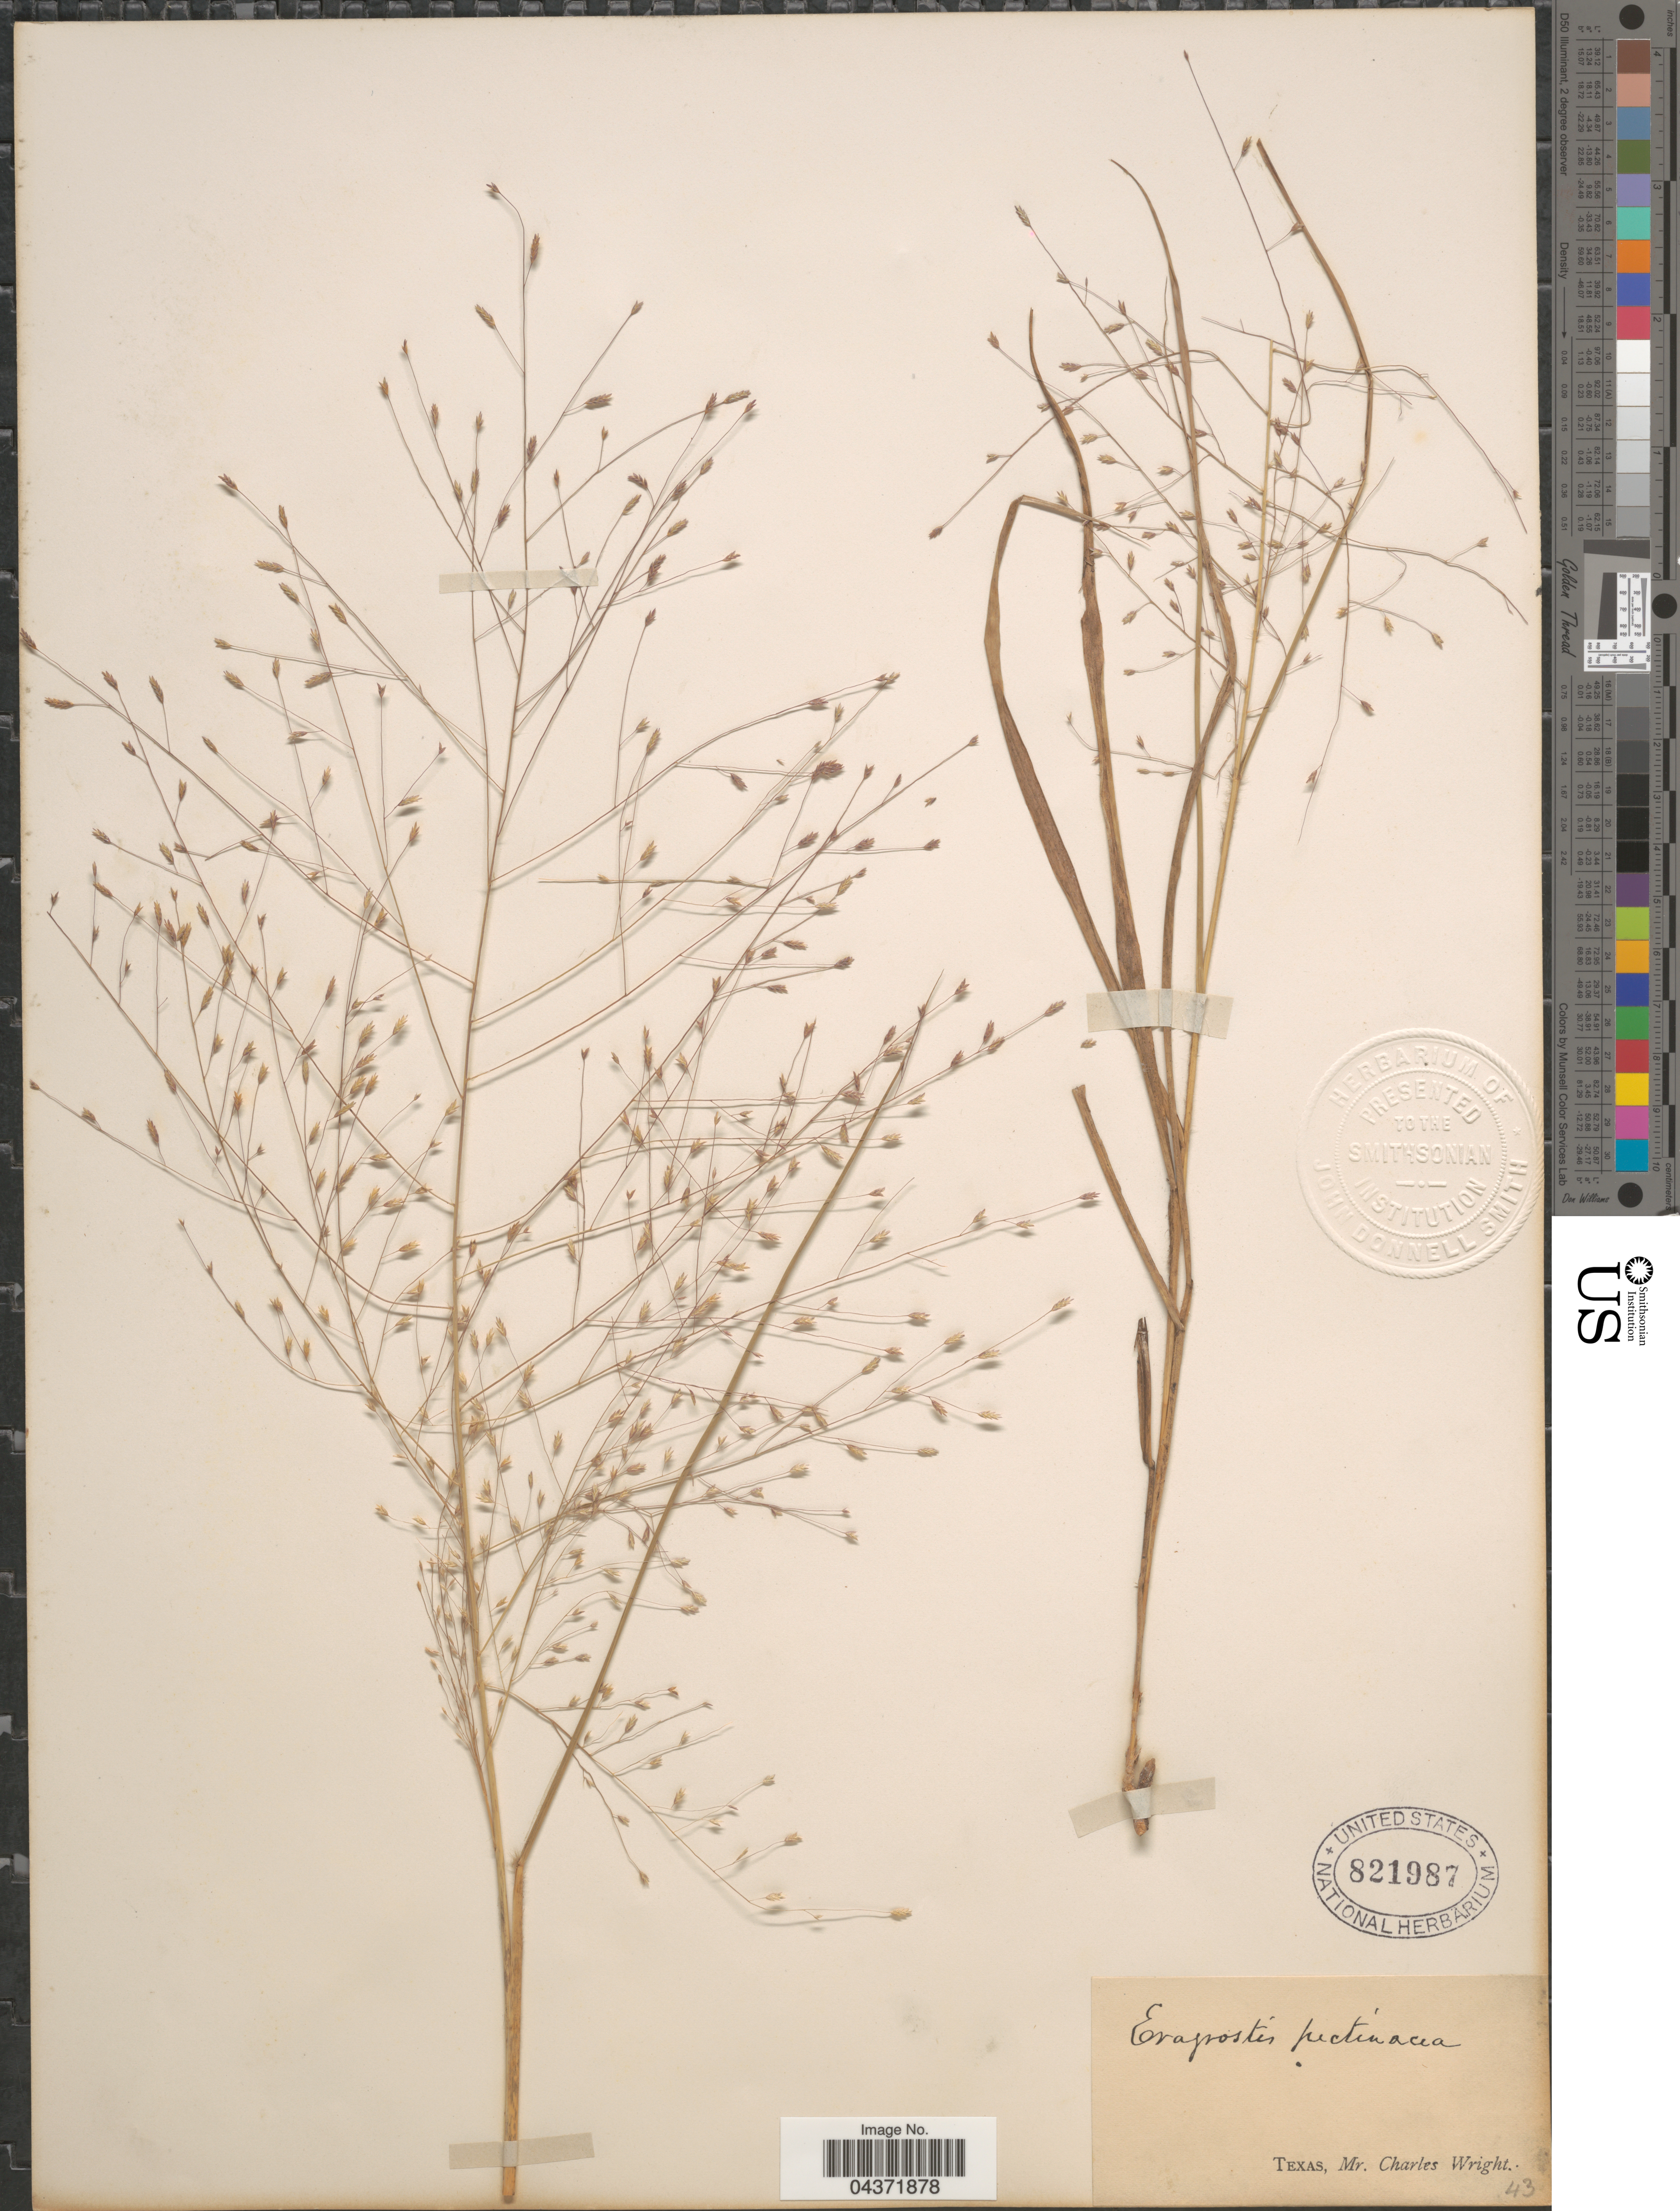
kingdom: Plantae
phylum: Tracheophyta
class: Liliopsida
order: Poales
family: Poaceae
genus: Eragrostis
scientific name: Eragrostis spectabilis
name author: (Pursh) Steud.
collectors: C. Wright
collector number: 43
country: United States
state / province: Texas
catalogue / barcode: US 821987